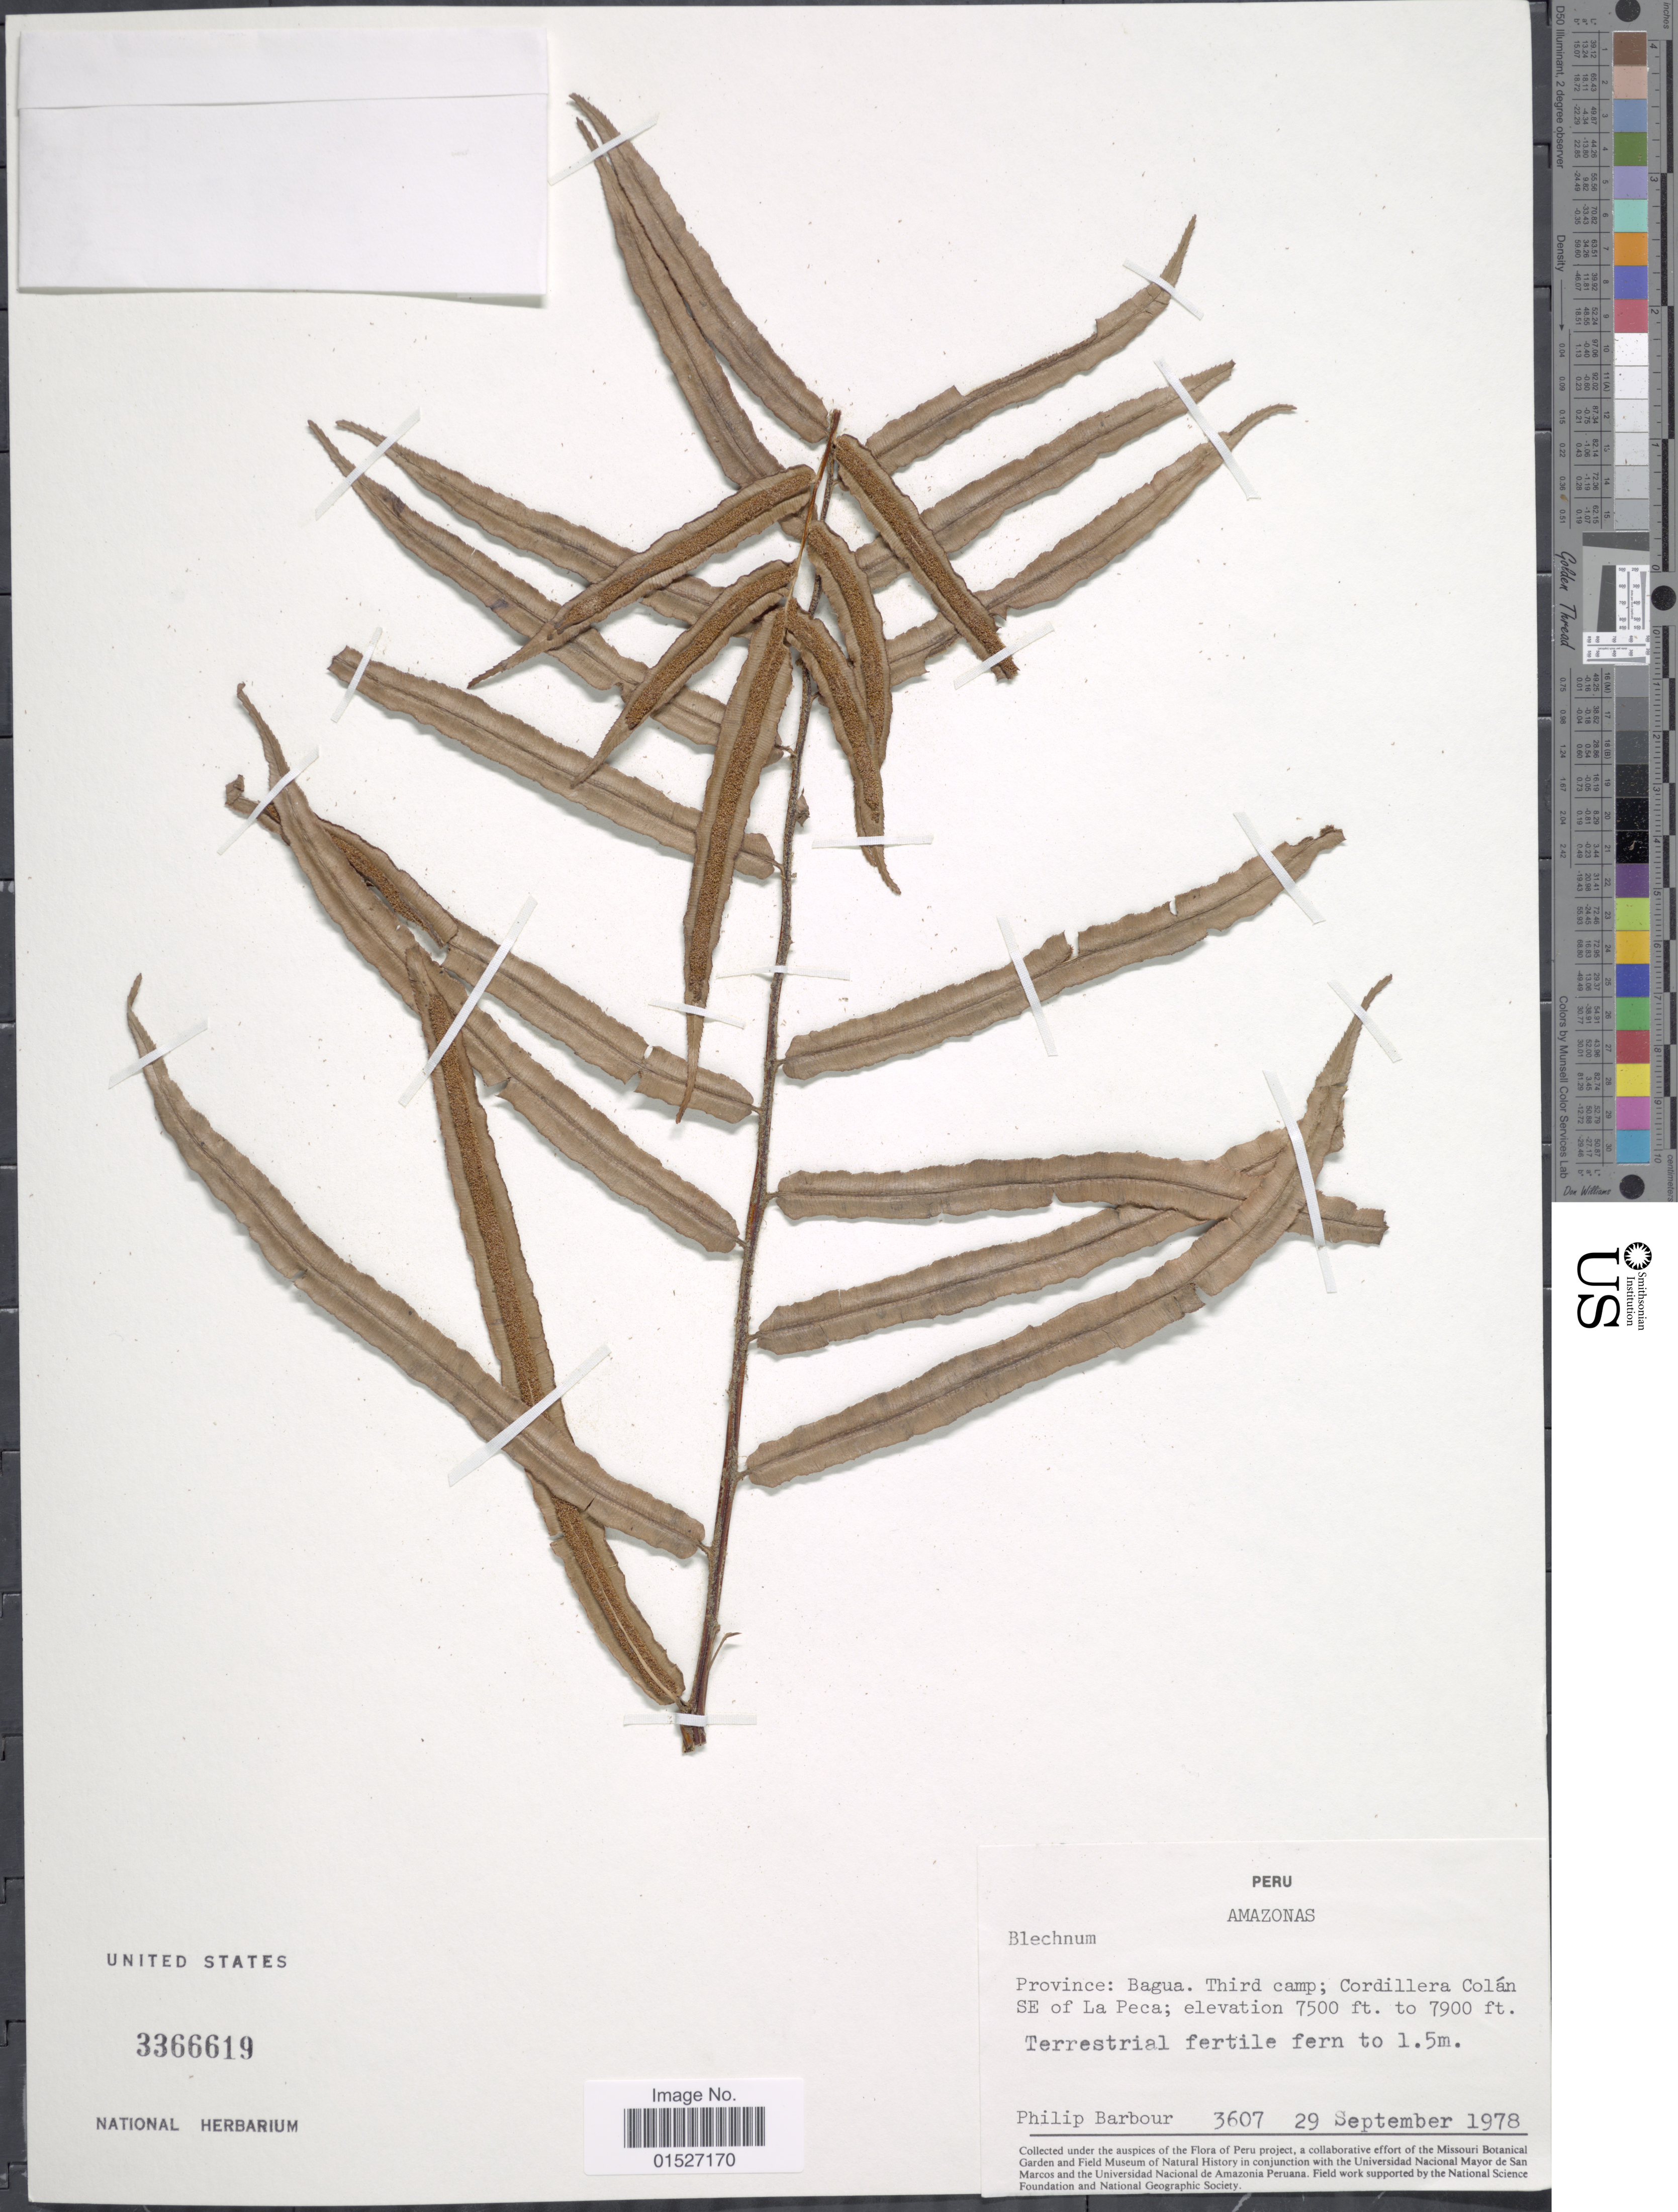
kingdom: Plantae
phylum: Tracheophyta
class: Polypodiopsida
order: Polypodiales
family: Blechnaceae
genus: Blechnum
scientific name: Blechnum sp.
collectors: P. Barbour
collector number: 3607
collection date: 1978-09-29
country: Peru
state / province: Amazonas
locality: Province: Bagua. Third camp; Cordillera Colan SE of La Peca.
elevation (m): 2286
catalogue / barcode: US 3366619